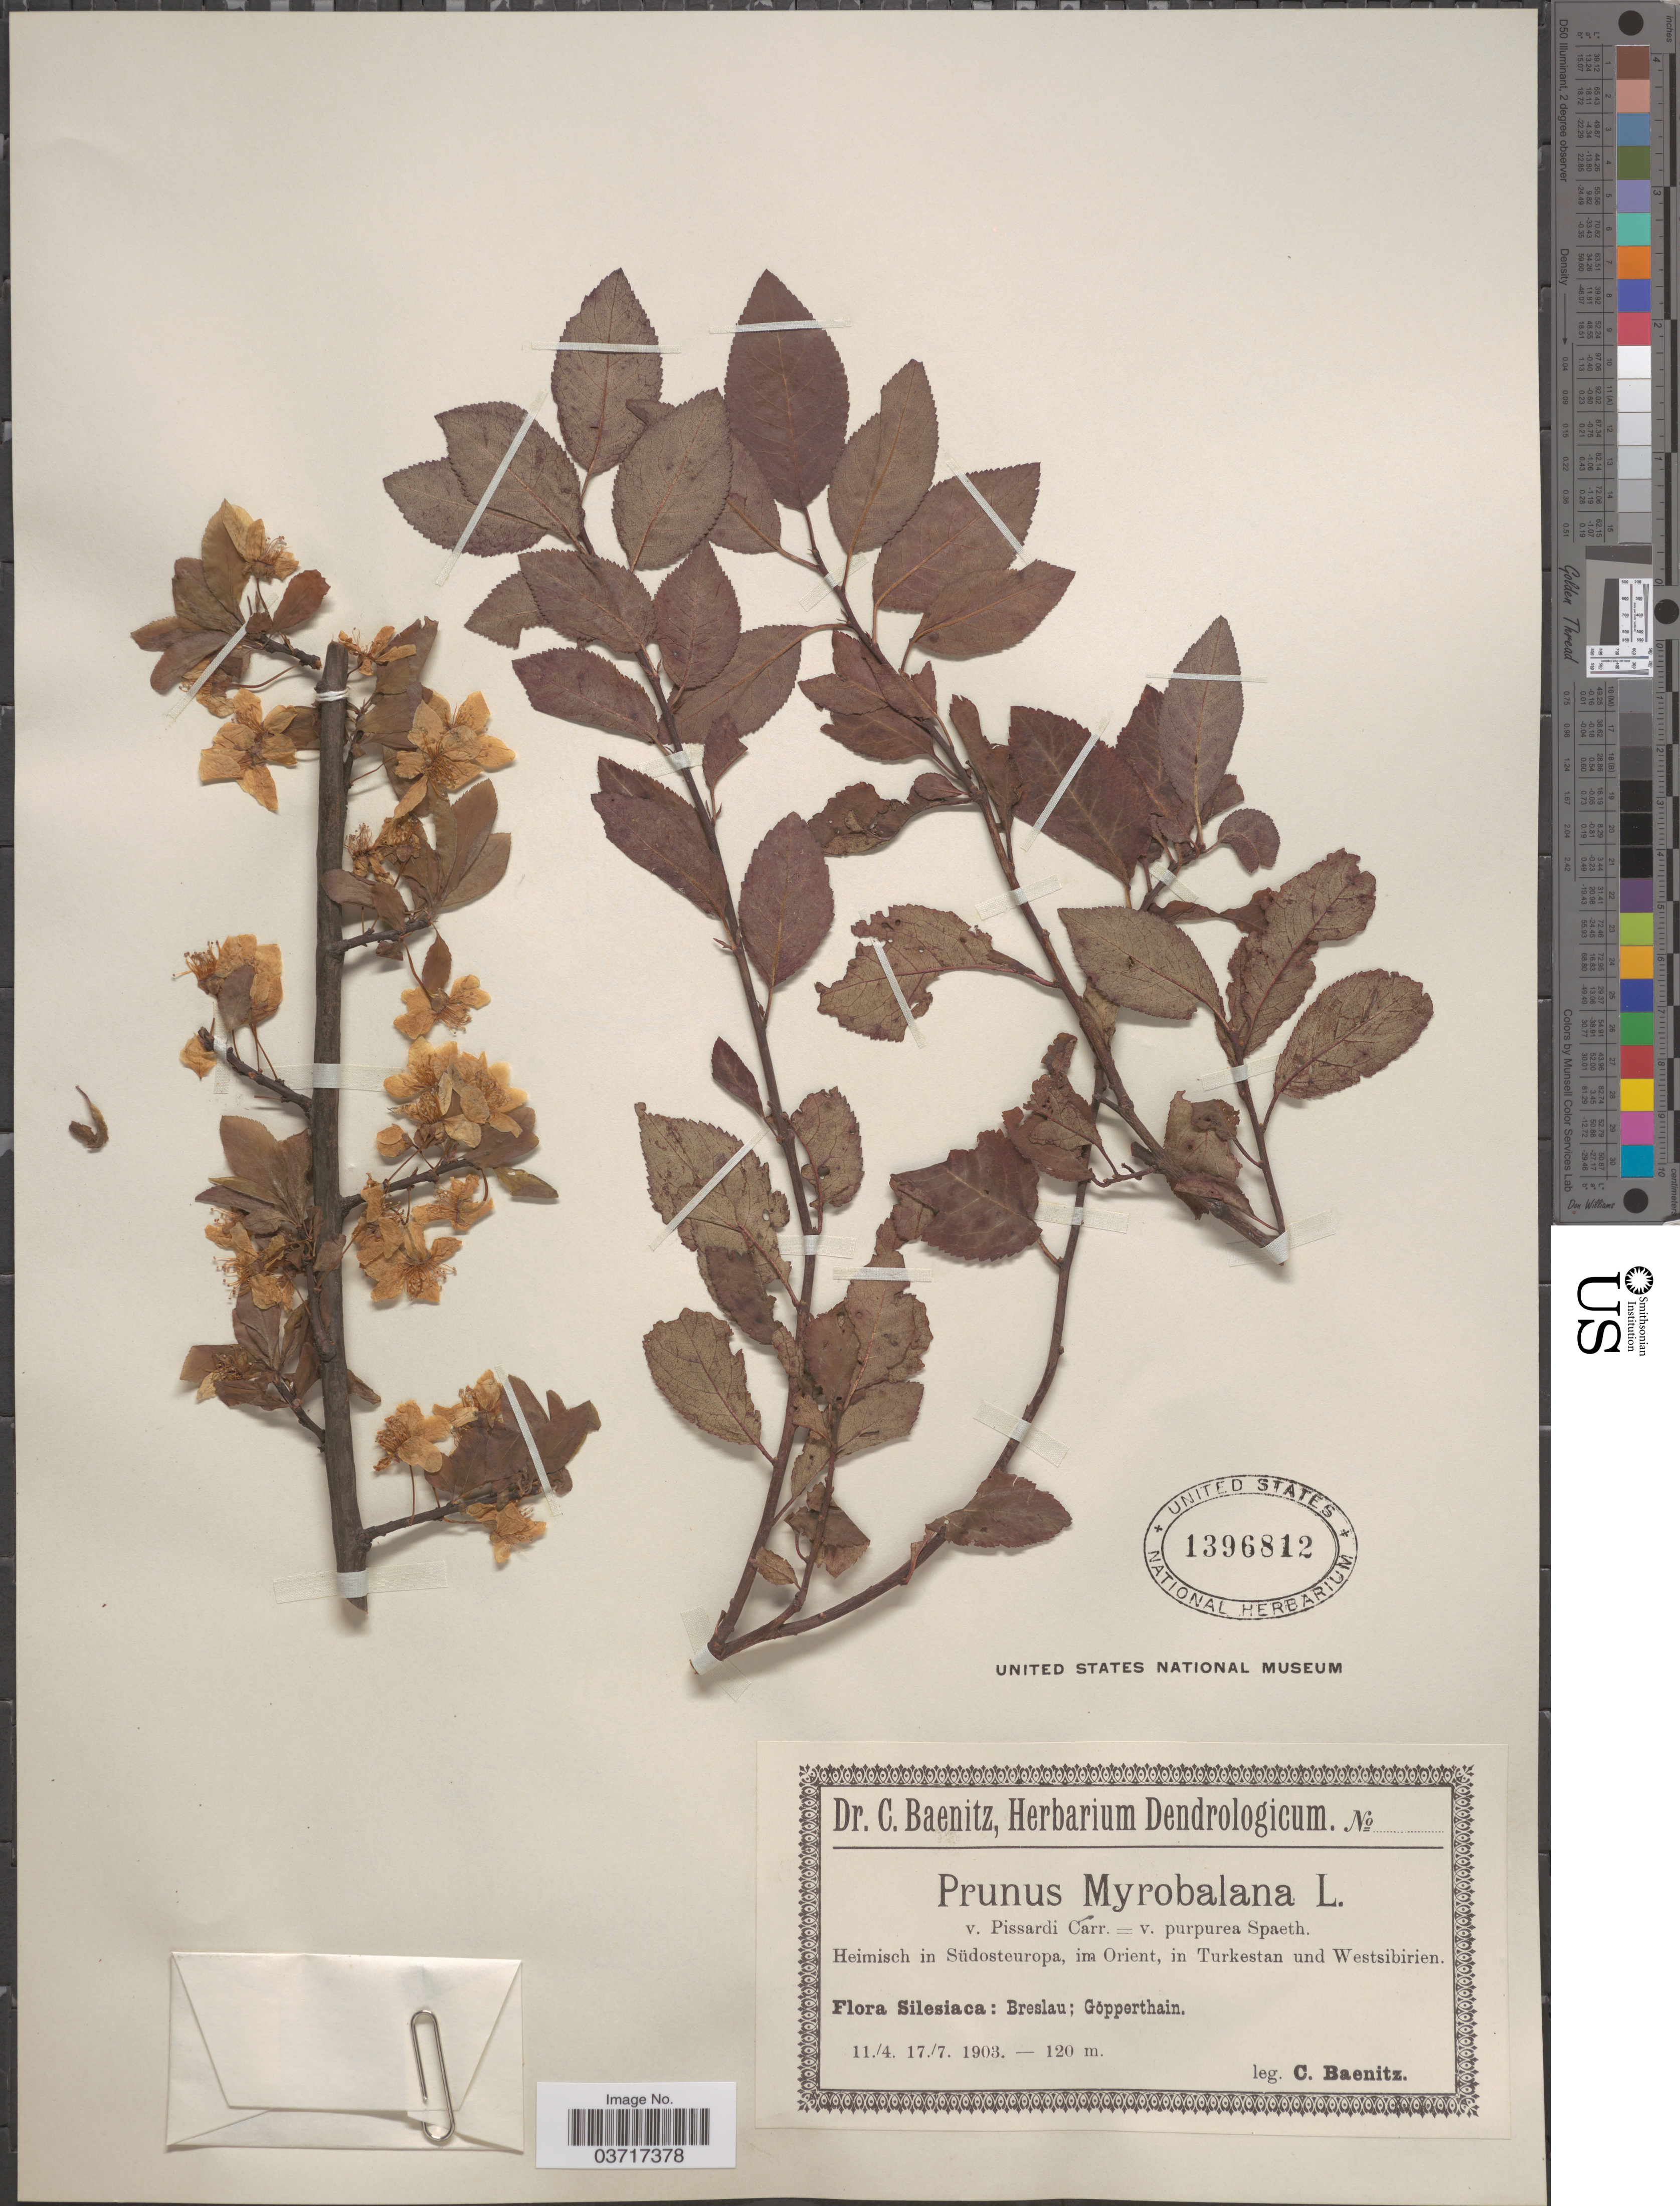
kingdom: Plantae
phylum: Tracheophyta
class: Magnoliopsida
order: Rosales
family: Rosaceae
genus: Prunus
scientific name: Prunus myrobalana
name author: Loisel.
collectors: C. G. Baenitz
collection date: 1903-04-11/1903-07-17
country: Poland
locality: Silesiaca; Breslau; Göpperthain.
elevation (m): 120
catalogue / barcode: US 1396812